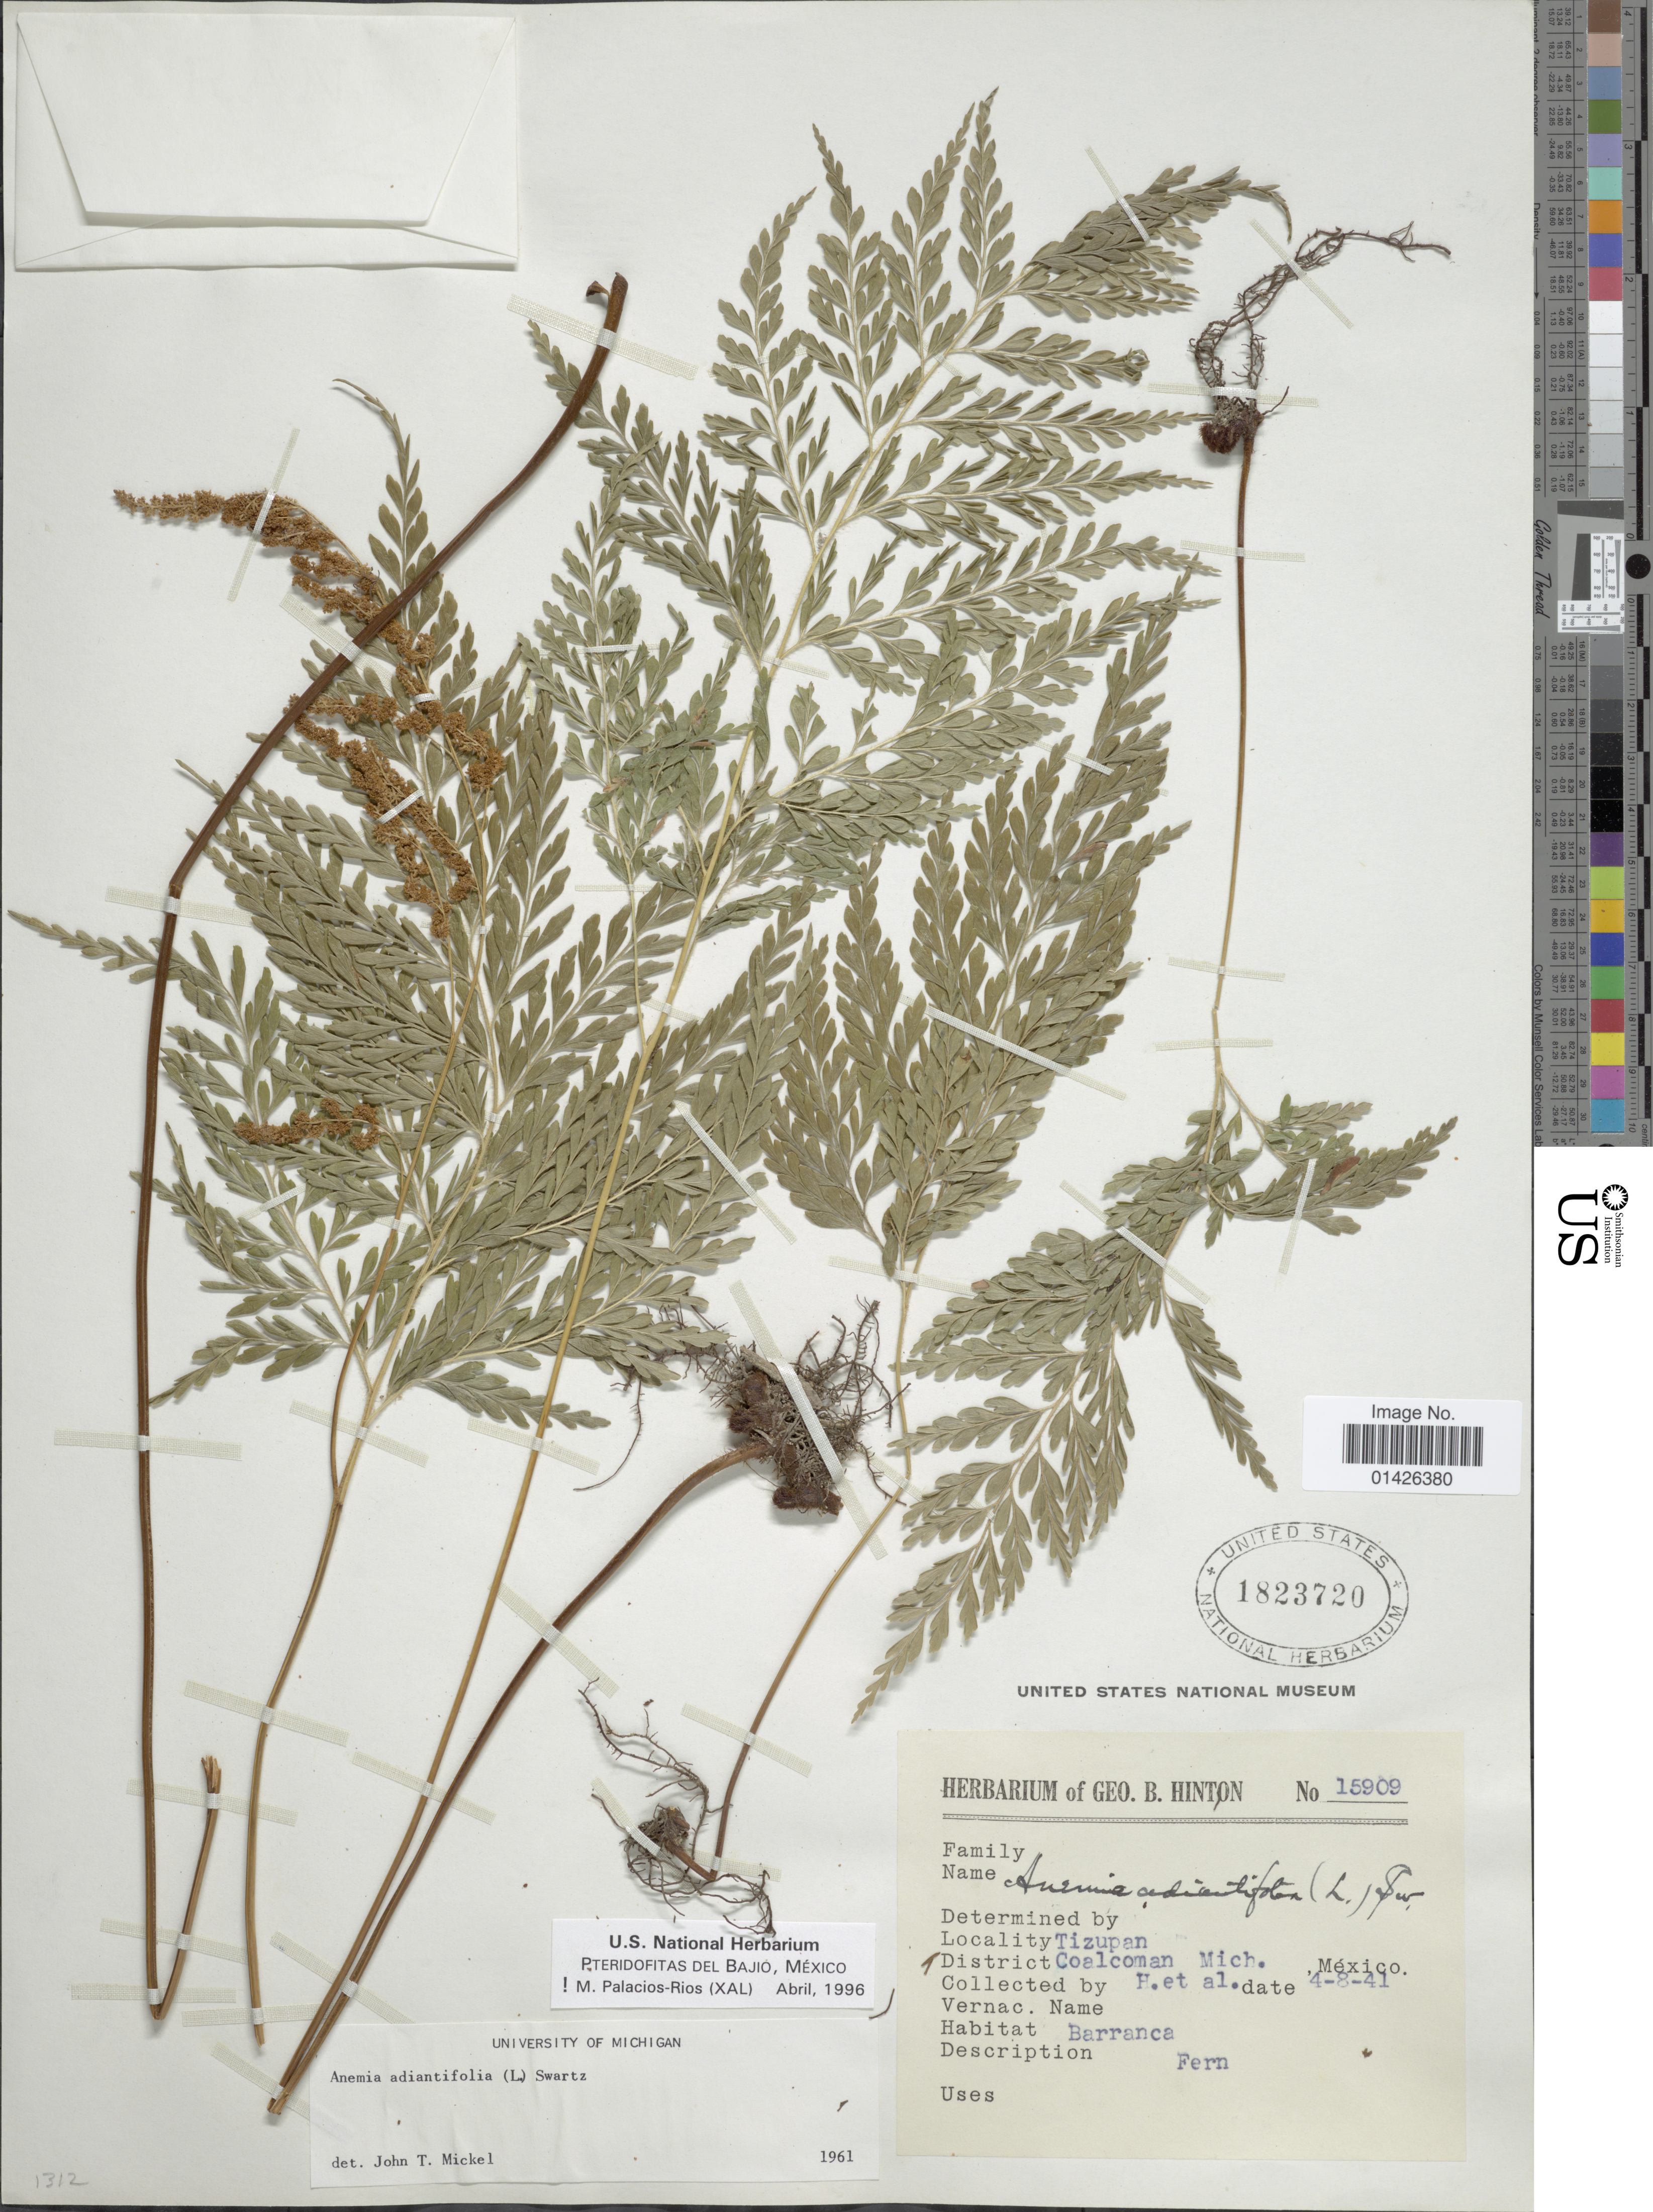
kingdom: Plantae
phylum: Tracheophyta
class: Polypodiopsida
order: Schizaeales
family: Anemiaceae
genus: Anemia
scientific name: Anemia adiantifolia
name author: (L.) Sw.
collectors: G. B. Hinton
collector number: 15909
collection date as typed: Transcribed d/m/y: 4/8/41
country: Mexico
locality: Tizupan District Coalcoma Mich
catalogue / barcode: US 1823720